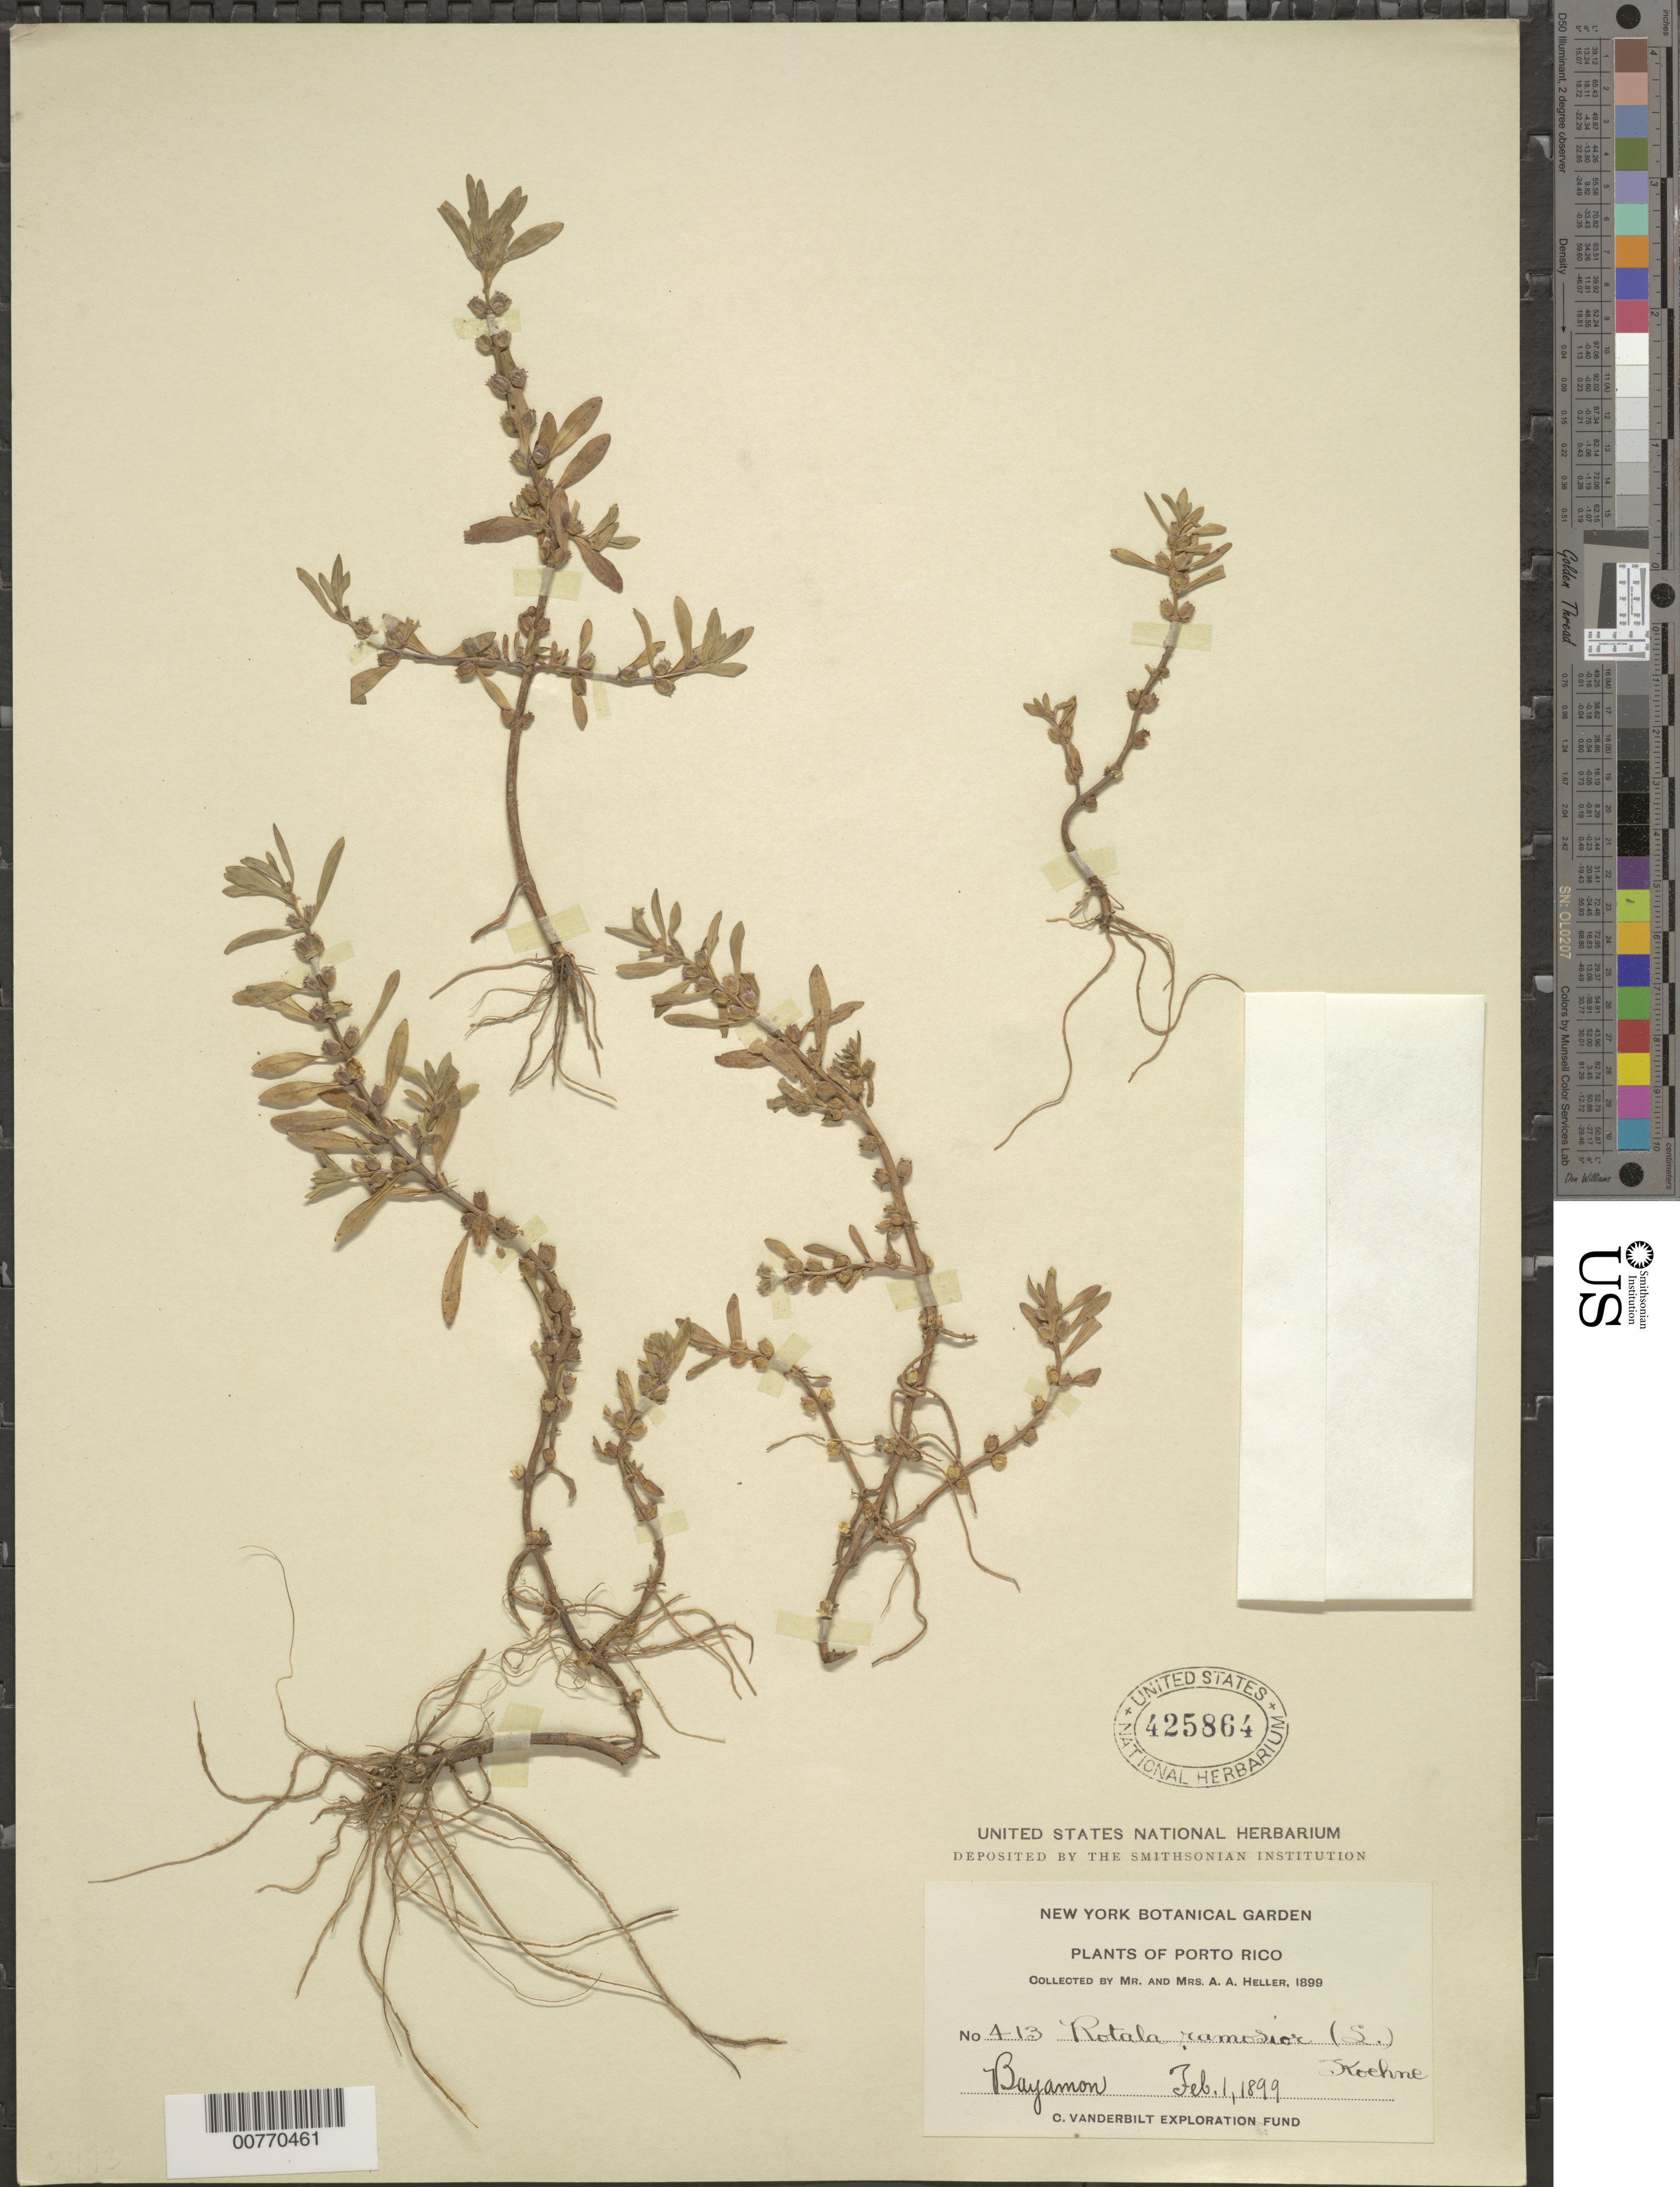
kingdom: Plantae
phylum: Tracheophyta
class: Magnoliopsida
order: Myrtales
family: Lythraceae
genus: Rotala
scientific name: Rotala ramosior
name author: (L.) Koehne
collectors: A. A. Heller & E. G. Heller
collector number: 413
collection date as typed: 01 Feb 1899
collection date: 1899-02-01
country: Puerto Rico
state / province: Bayamón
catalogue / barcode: US 425864